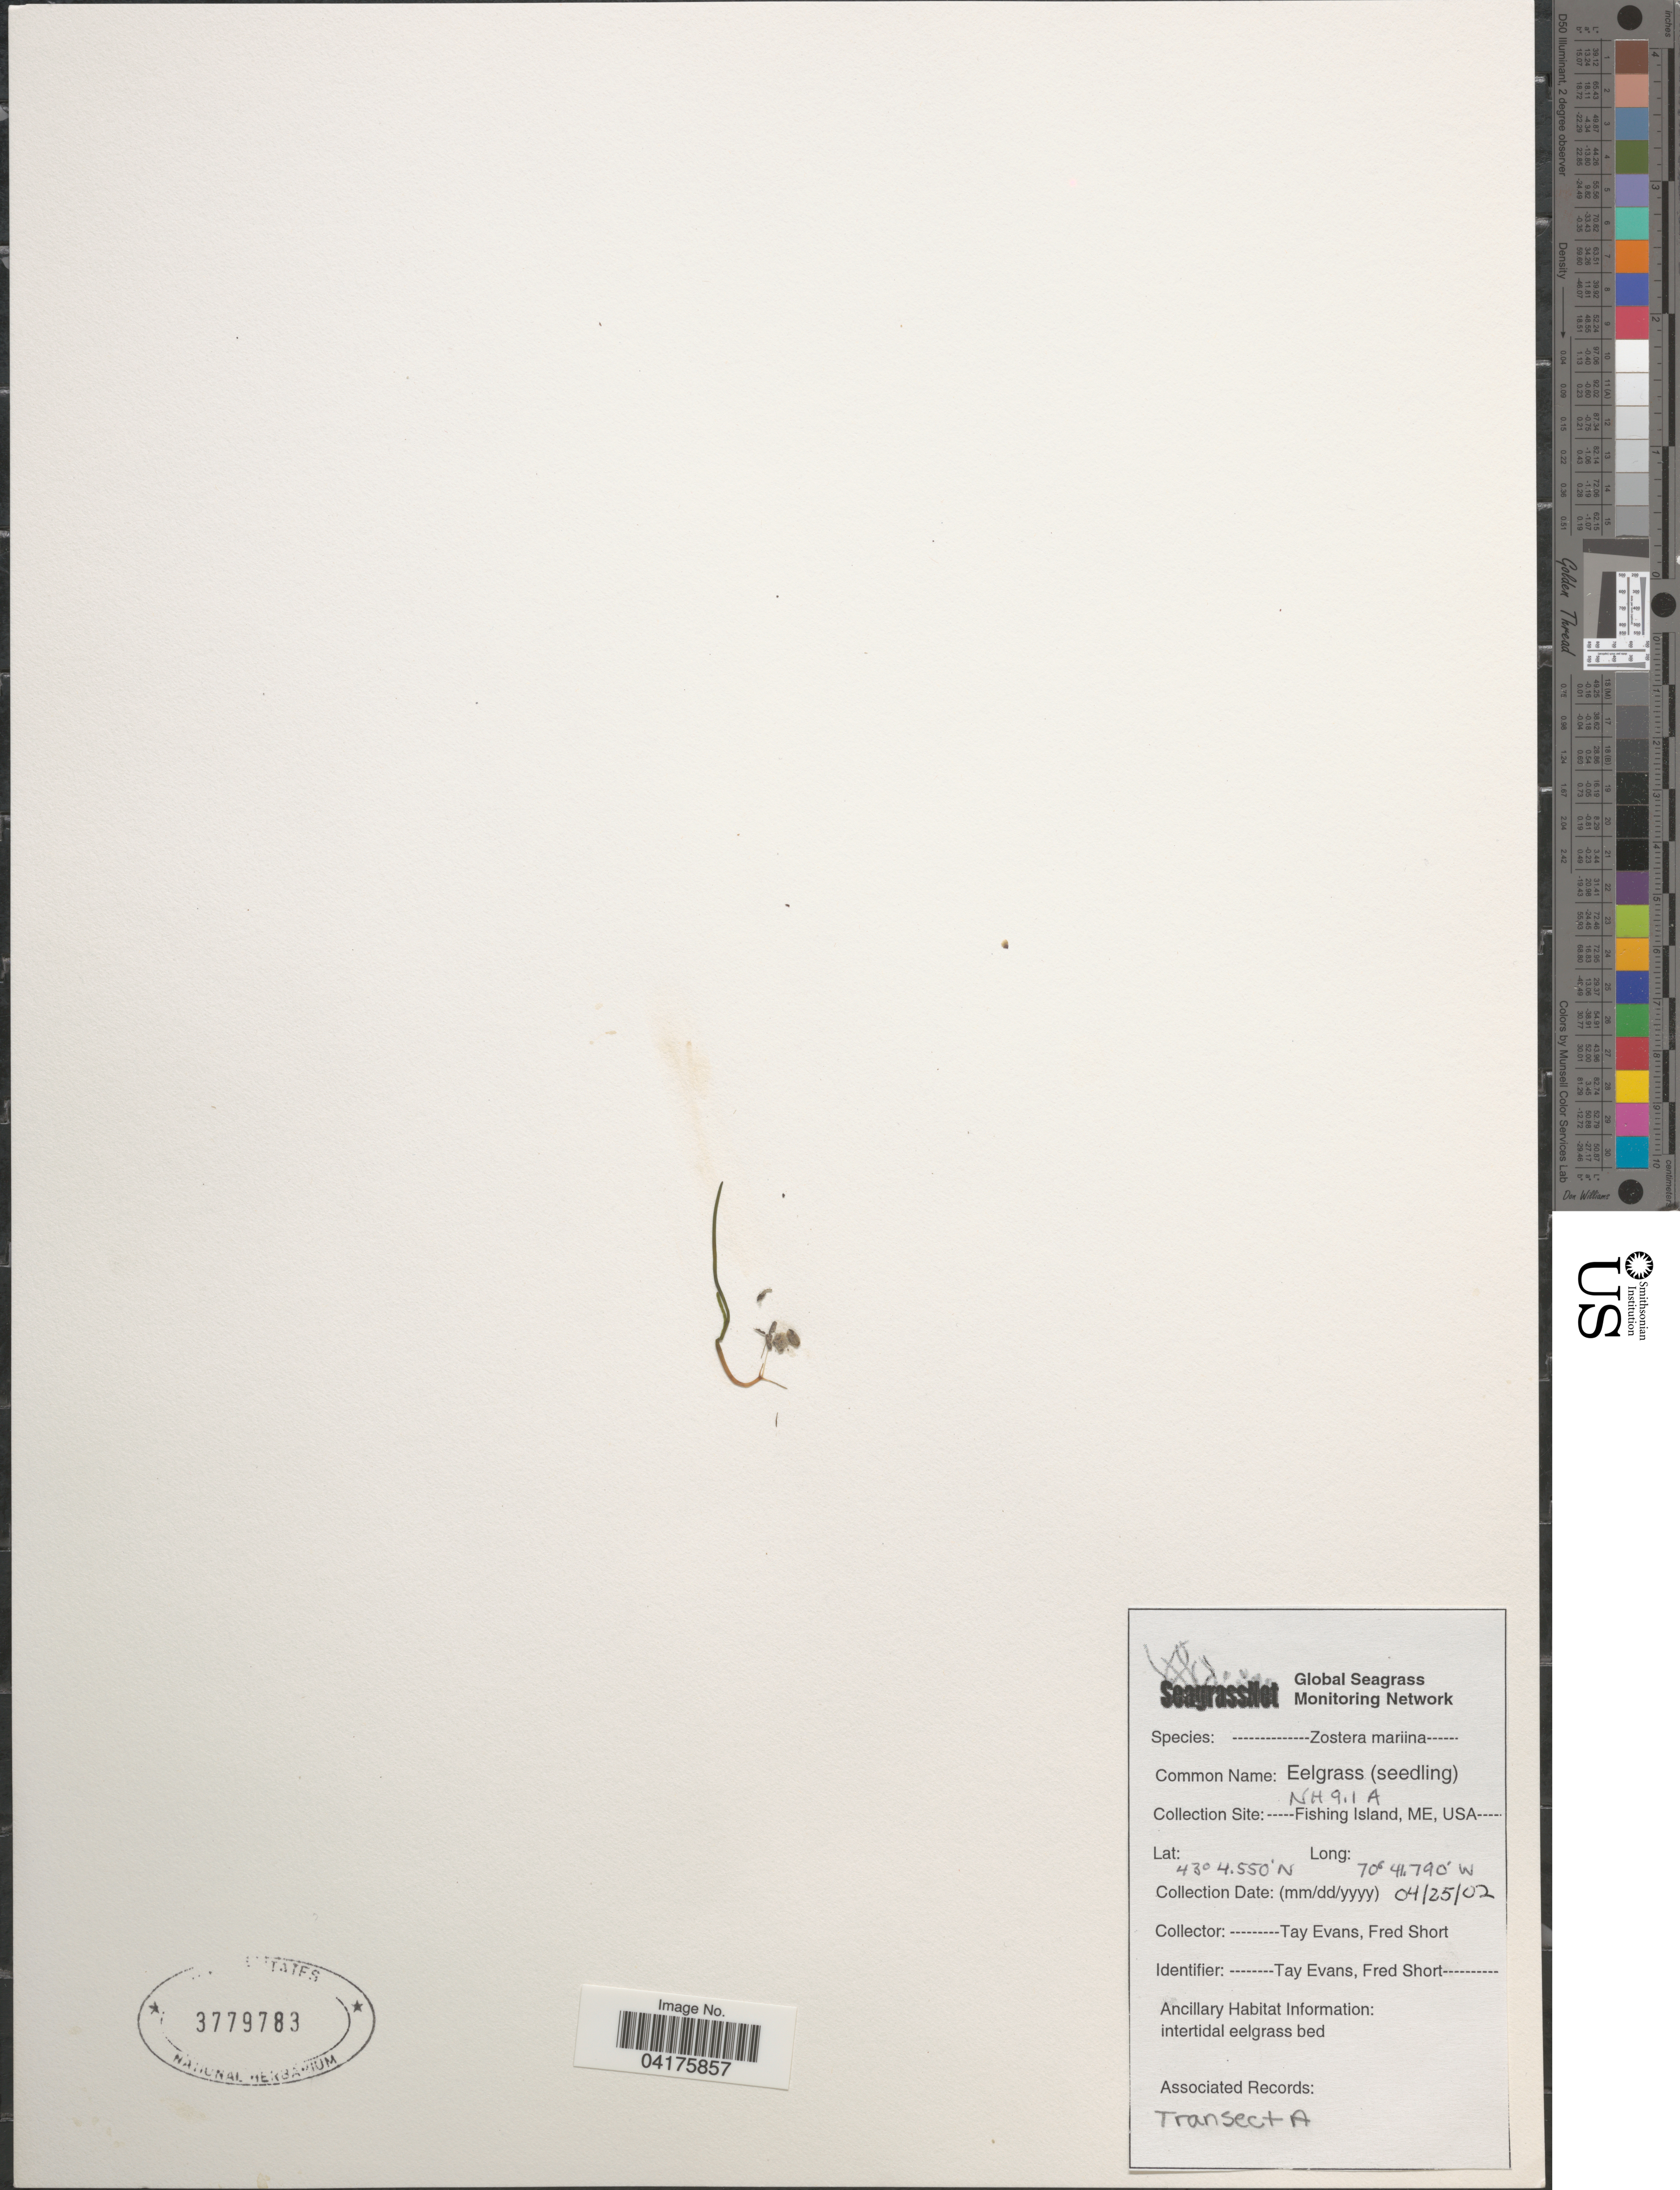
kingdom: Plantae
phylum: Tracheophyta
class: Liliopsida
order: Alismatales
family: Zosteraceae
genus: Zostera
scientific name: Zostera marina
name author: L.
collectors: T. Evans & F. Short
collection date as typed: Transcribed d/m/y: 25/4/2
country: United States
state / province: Maine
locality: NH 9.1A Fishing Island.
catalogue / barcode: US 3779783